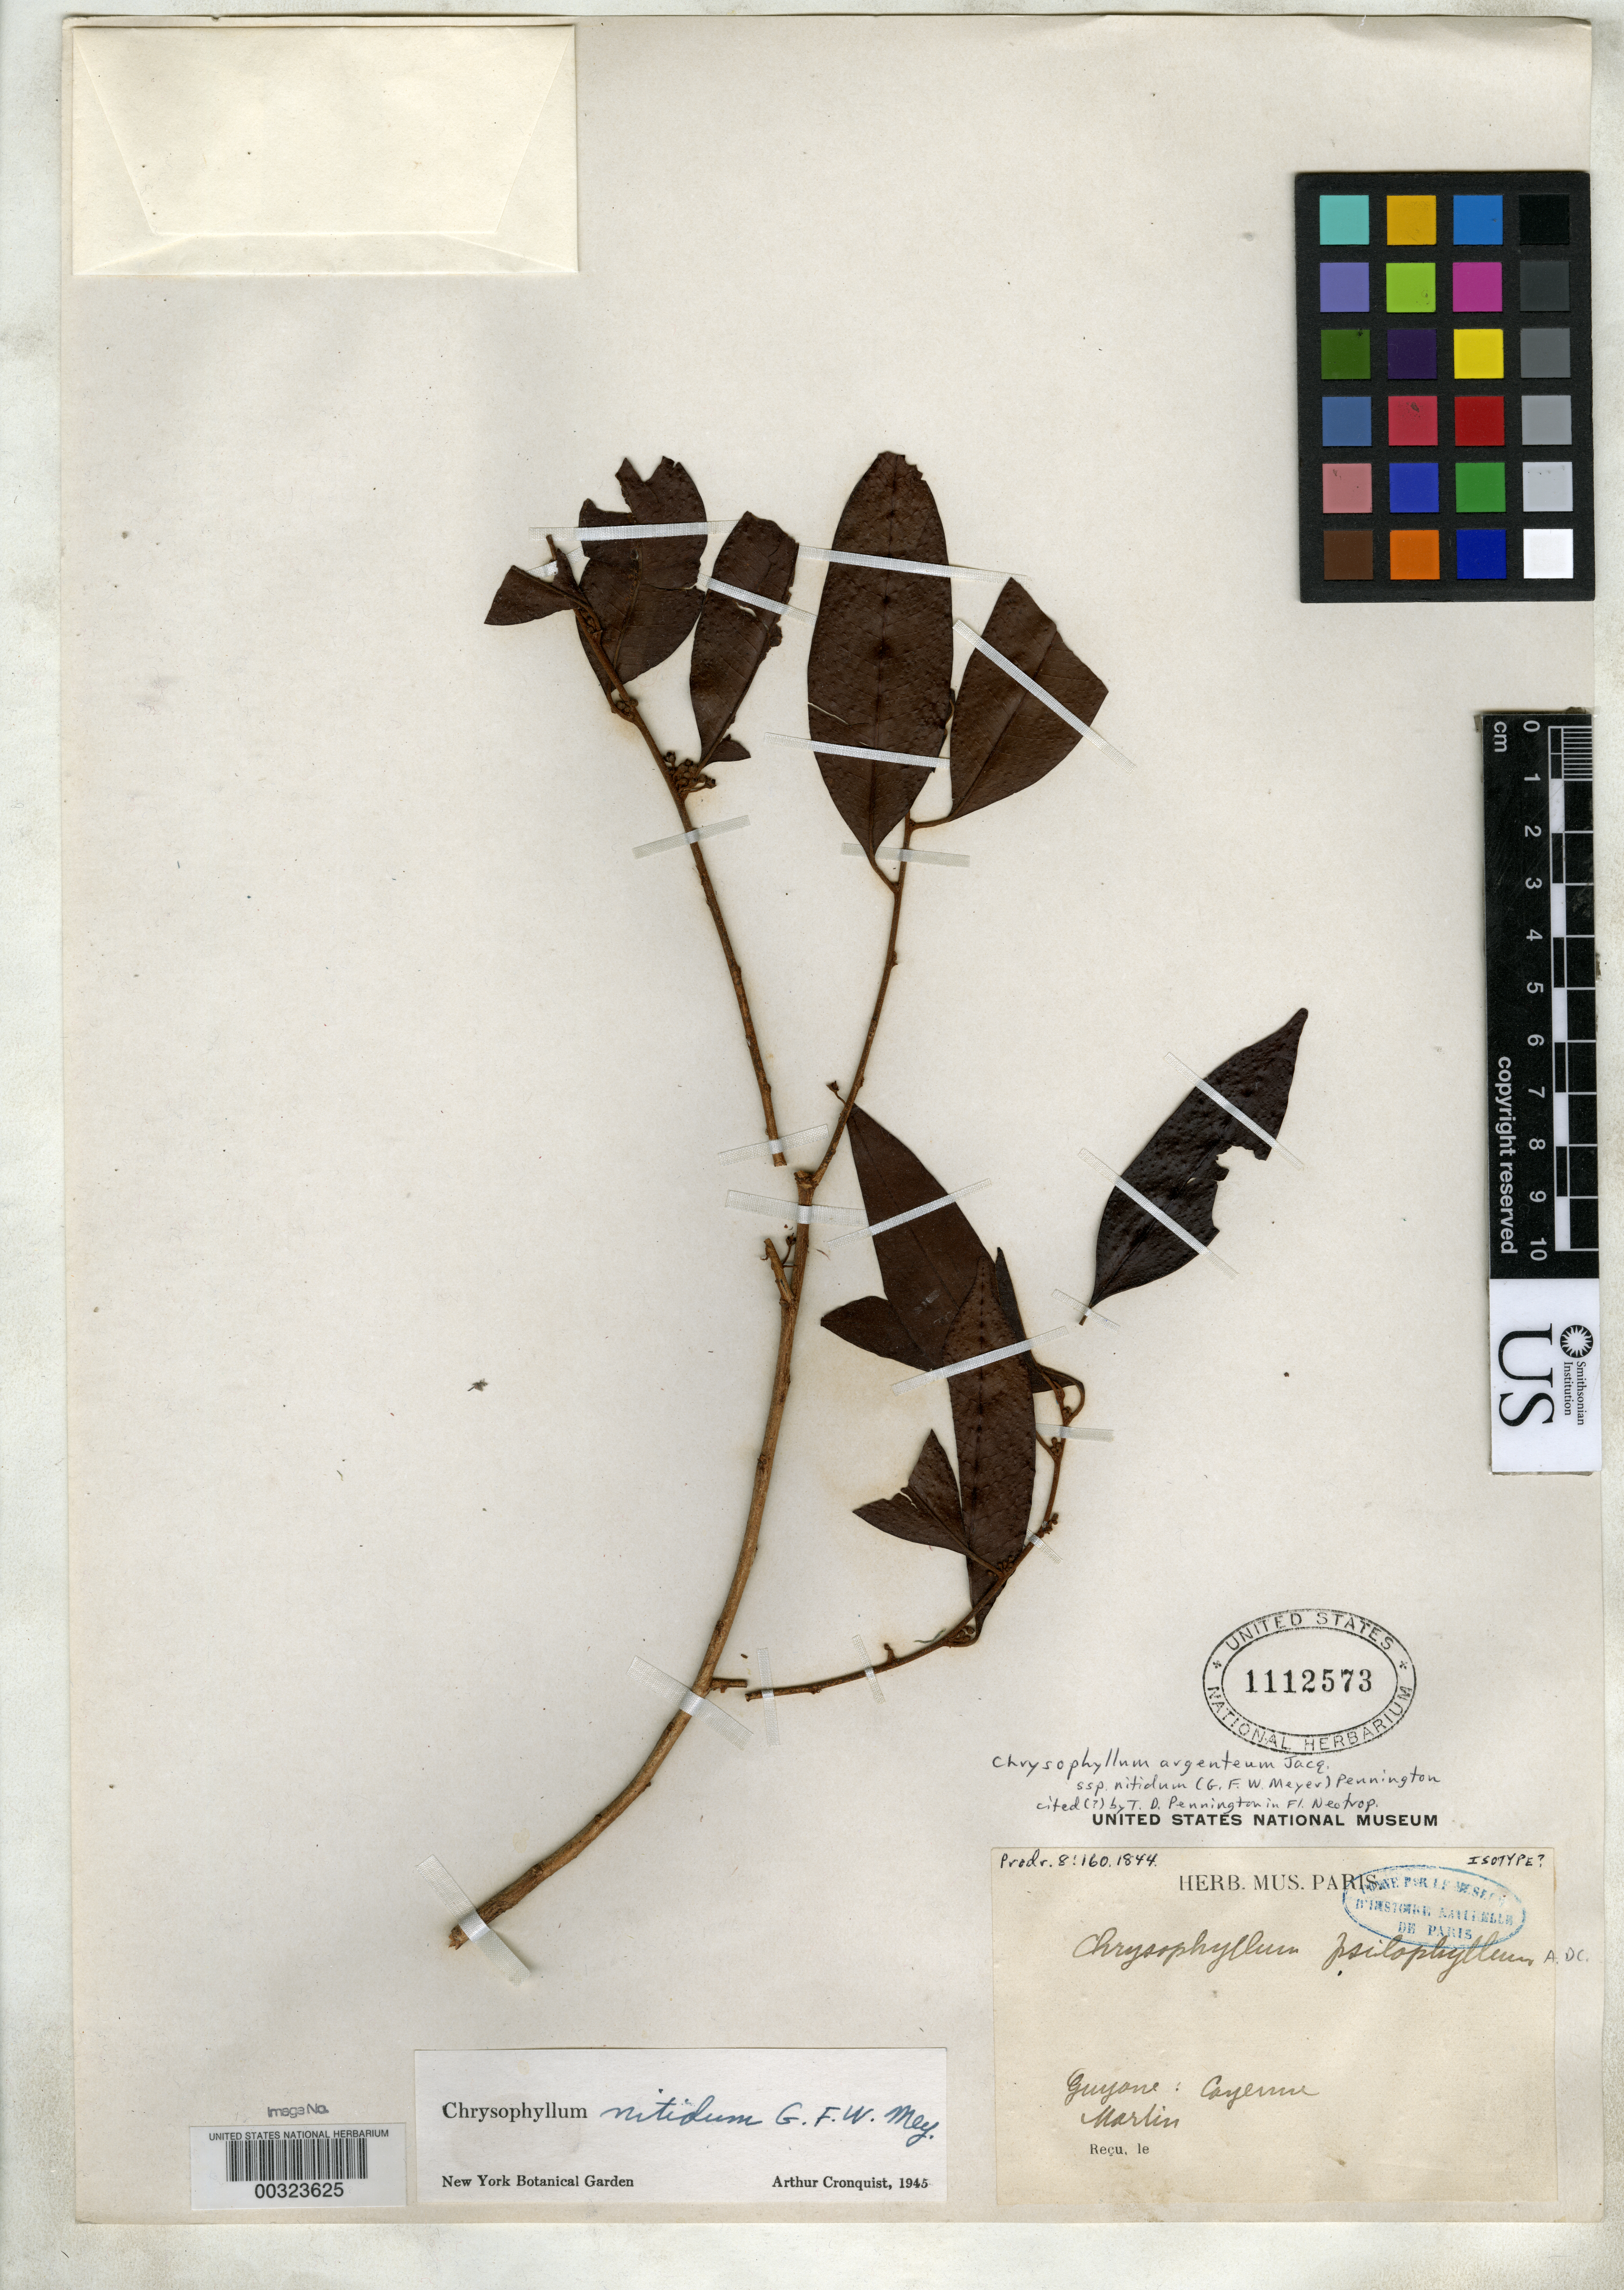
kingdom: Plantae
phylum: Tracheophyta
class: Magnoliopsida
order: Ericales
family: Sapotaceae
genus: Chrysophyllum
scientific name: Chrysophyllum psilophyllum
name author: A. DC. in DC.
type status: Possible Isotype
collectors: Martin, --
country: French Guiana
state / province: Cayenne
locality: Cayenne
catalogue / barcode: US 1112573